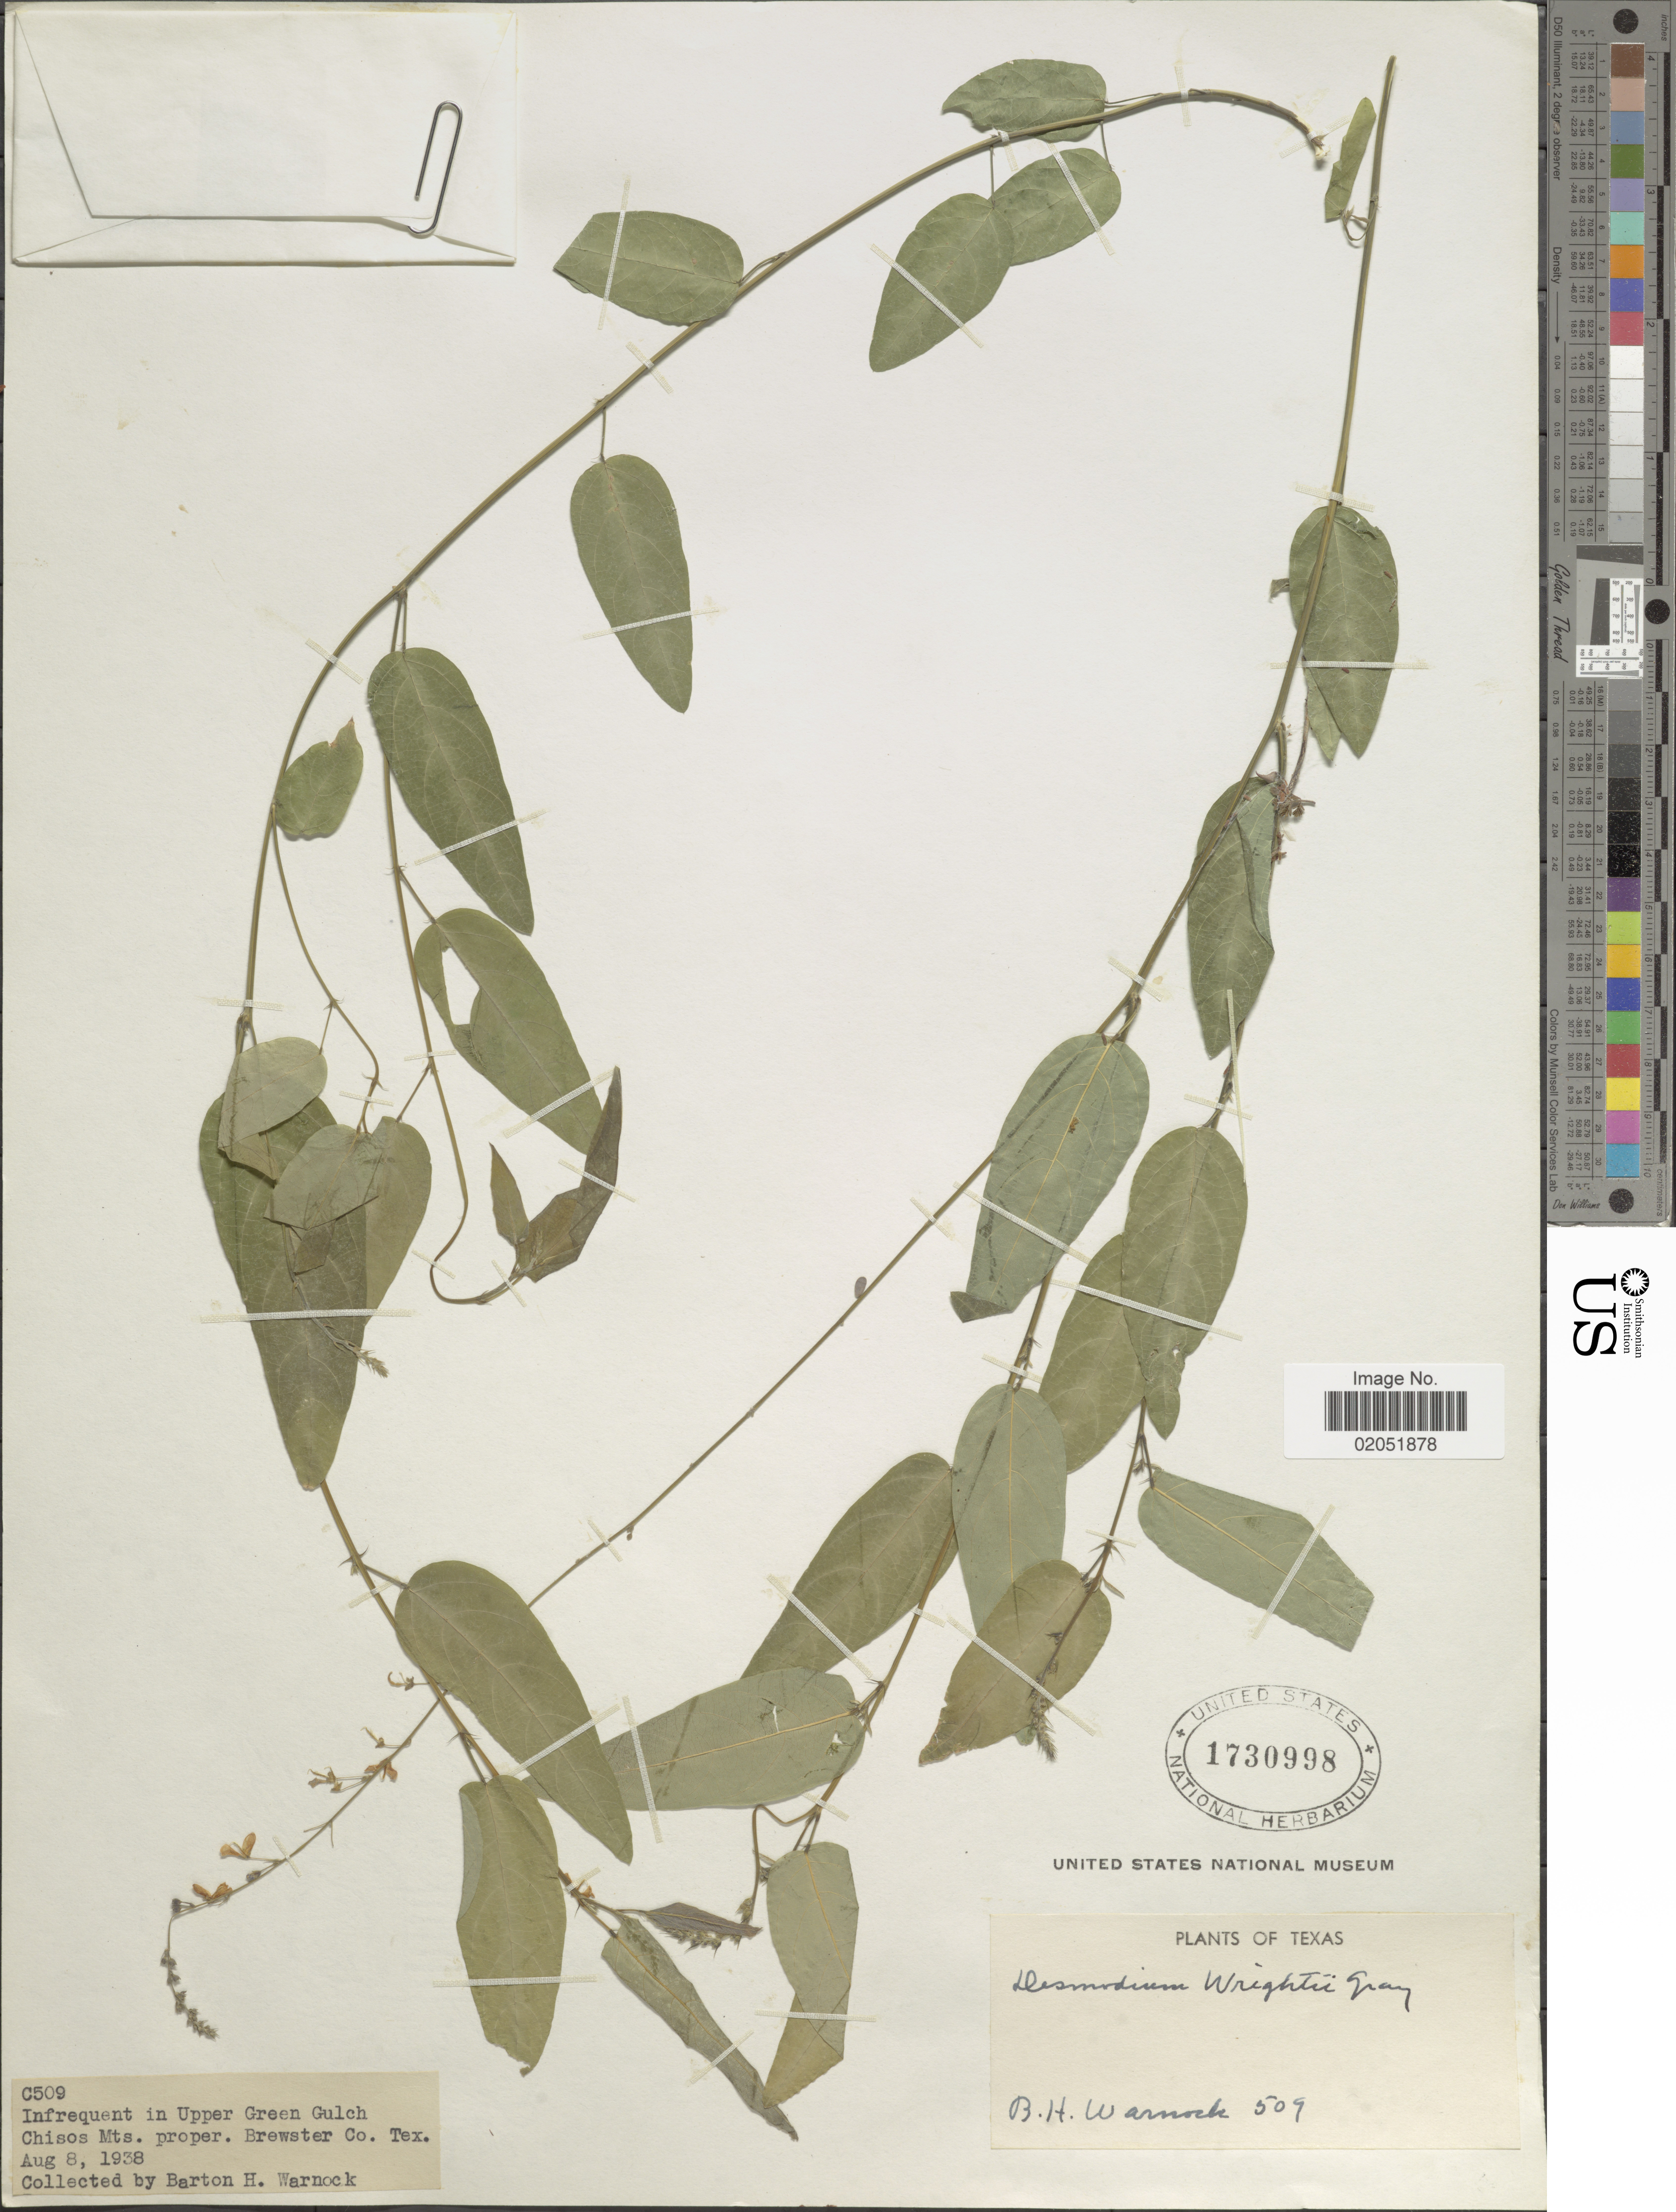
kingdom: Plantae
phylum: Tracheophyta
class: Magnoliopsida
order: Fabales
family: Fabaceae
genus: Desmodium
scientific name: Desmodium wrightii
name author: A. Gray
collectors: B. H. Warnock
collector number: C509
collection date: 1938-08-08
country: United States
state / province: Texas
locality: Texas, Chisos Mts. proper. Brewster Co. Tex.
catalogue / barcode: US 1730998